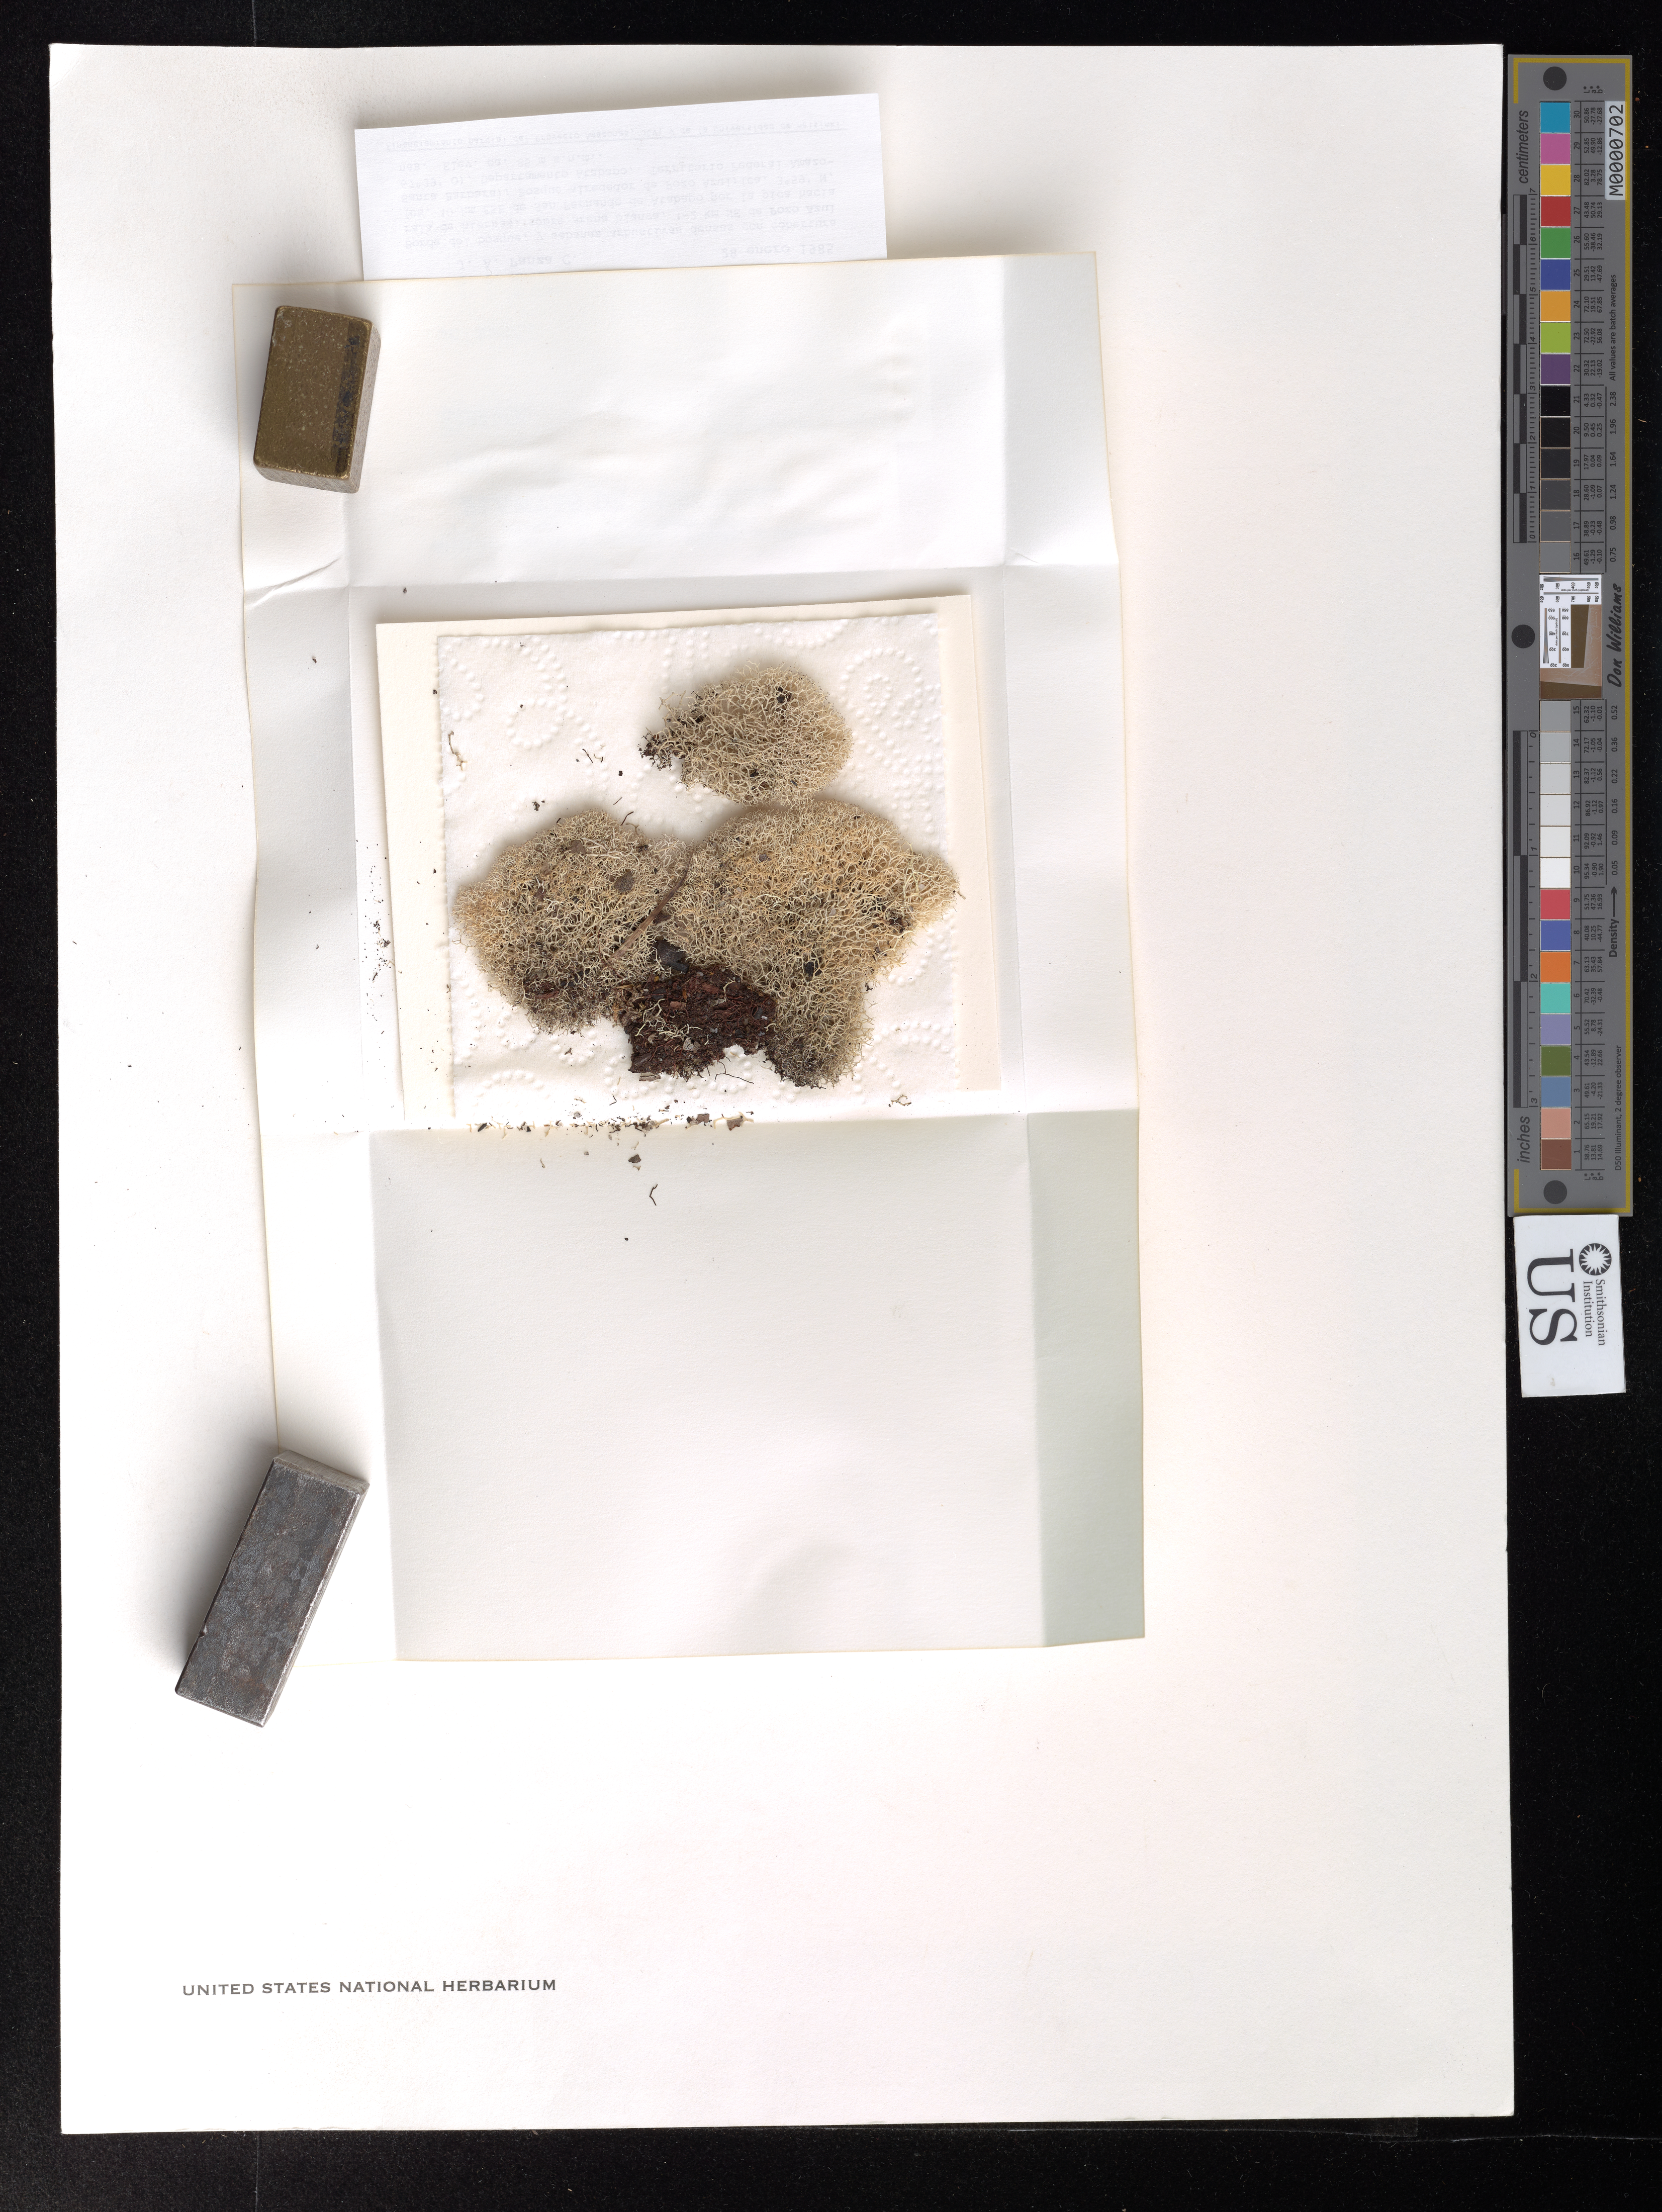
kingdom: Fungi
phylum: Ascomycota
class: Lecanoromycetes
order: Lecanorales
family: Cladoniaceae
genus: Cladina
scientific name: Cladina rotundata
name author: (Ahti) Ahti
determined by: Ahti, Teuvo T.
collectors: S. S. Tillett, T. T. Ahti & J. Panza C.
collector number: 127a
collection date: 1985-01-28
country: Venezuela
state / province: Amazonas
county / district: Atabapo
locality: Pozo Azul, 1-2 km NE (ca.10 km ESE de San Fernando de Atabapo por la pica hacia Santa Barbara); bosque alrededor de Pozo Azul.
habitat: Borde del bosque, y sabanas arbustivas densas con cobertura rala de hierbas, sobre arena blanca.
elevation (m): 85